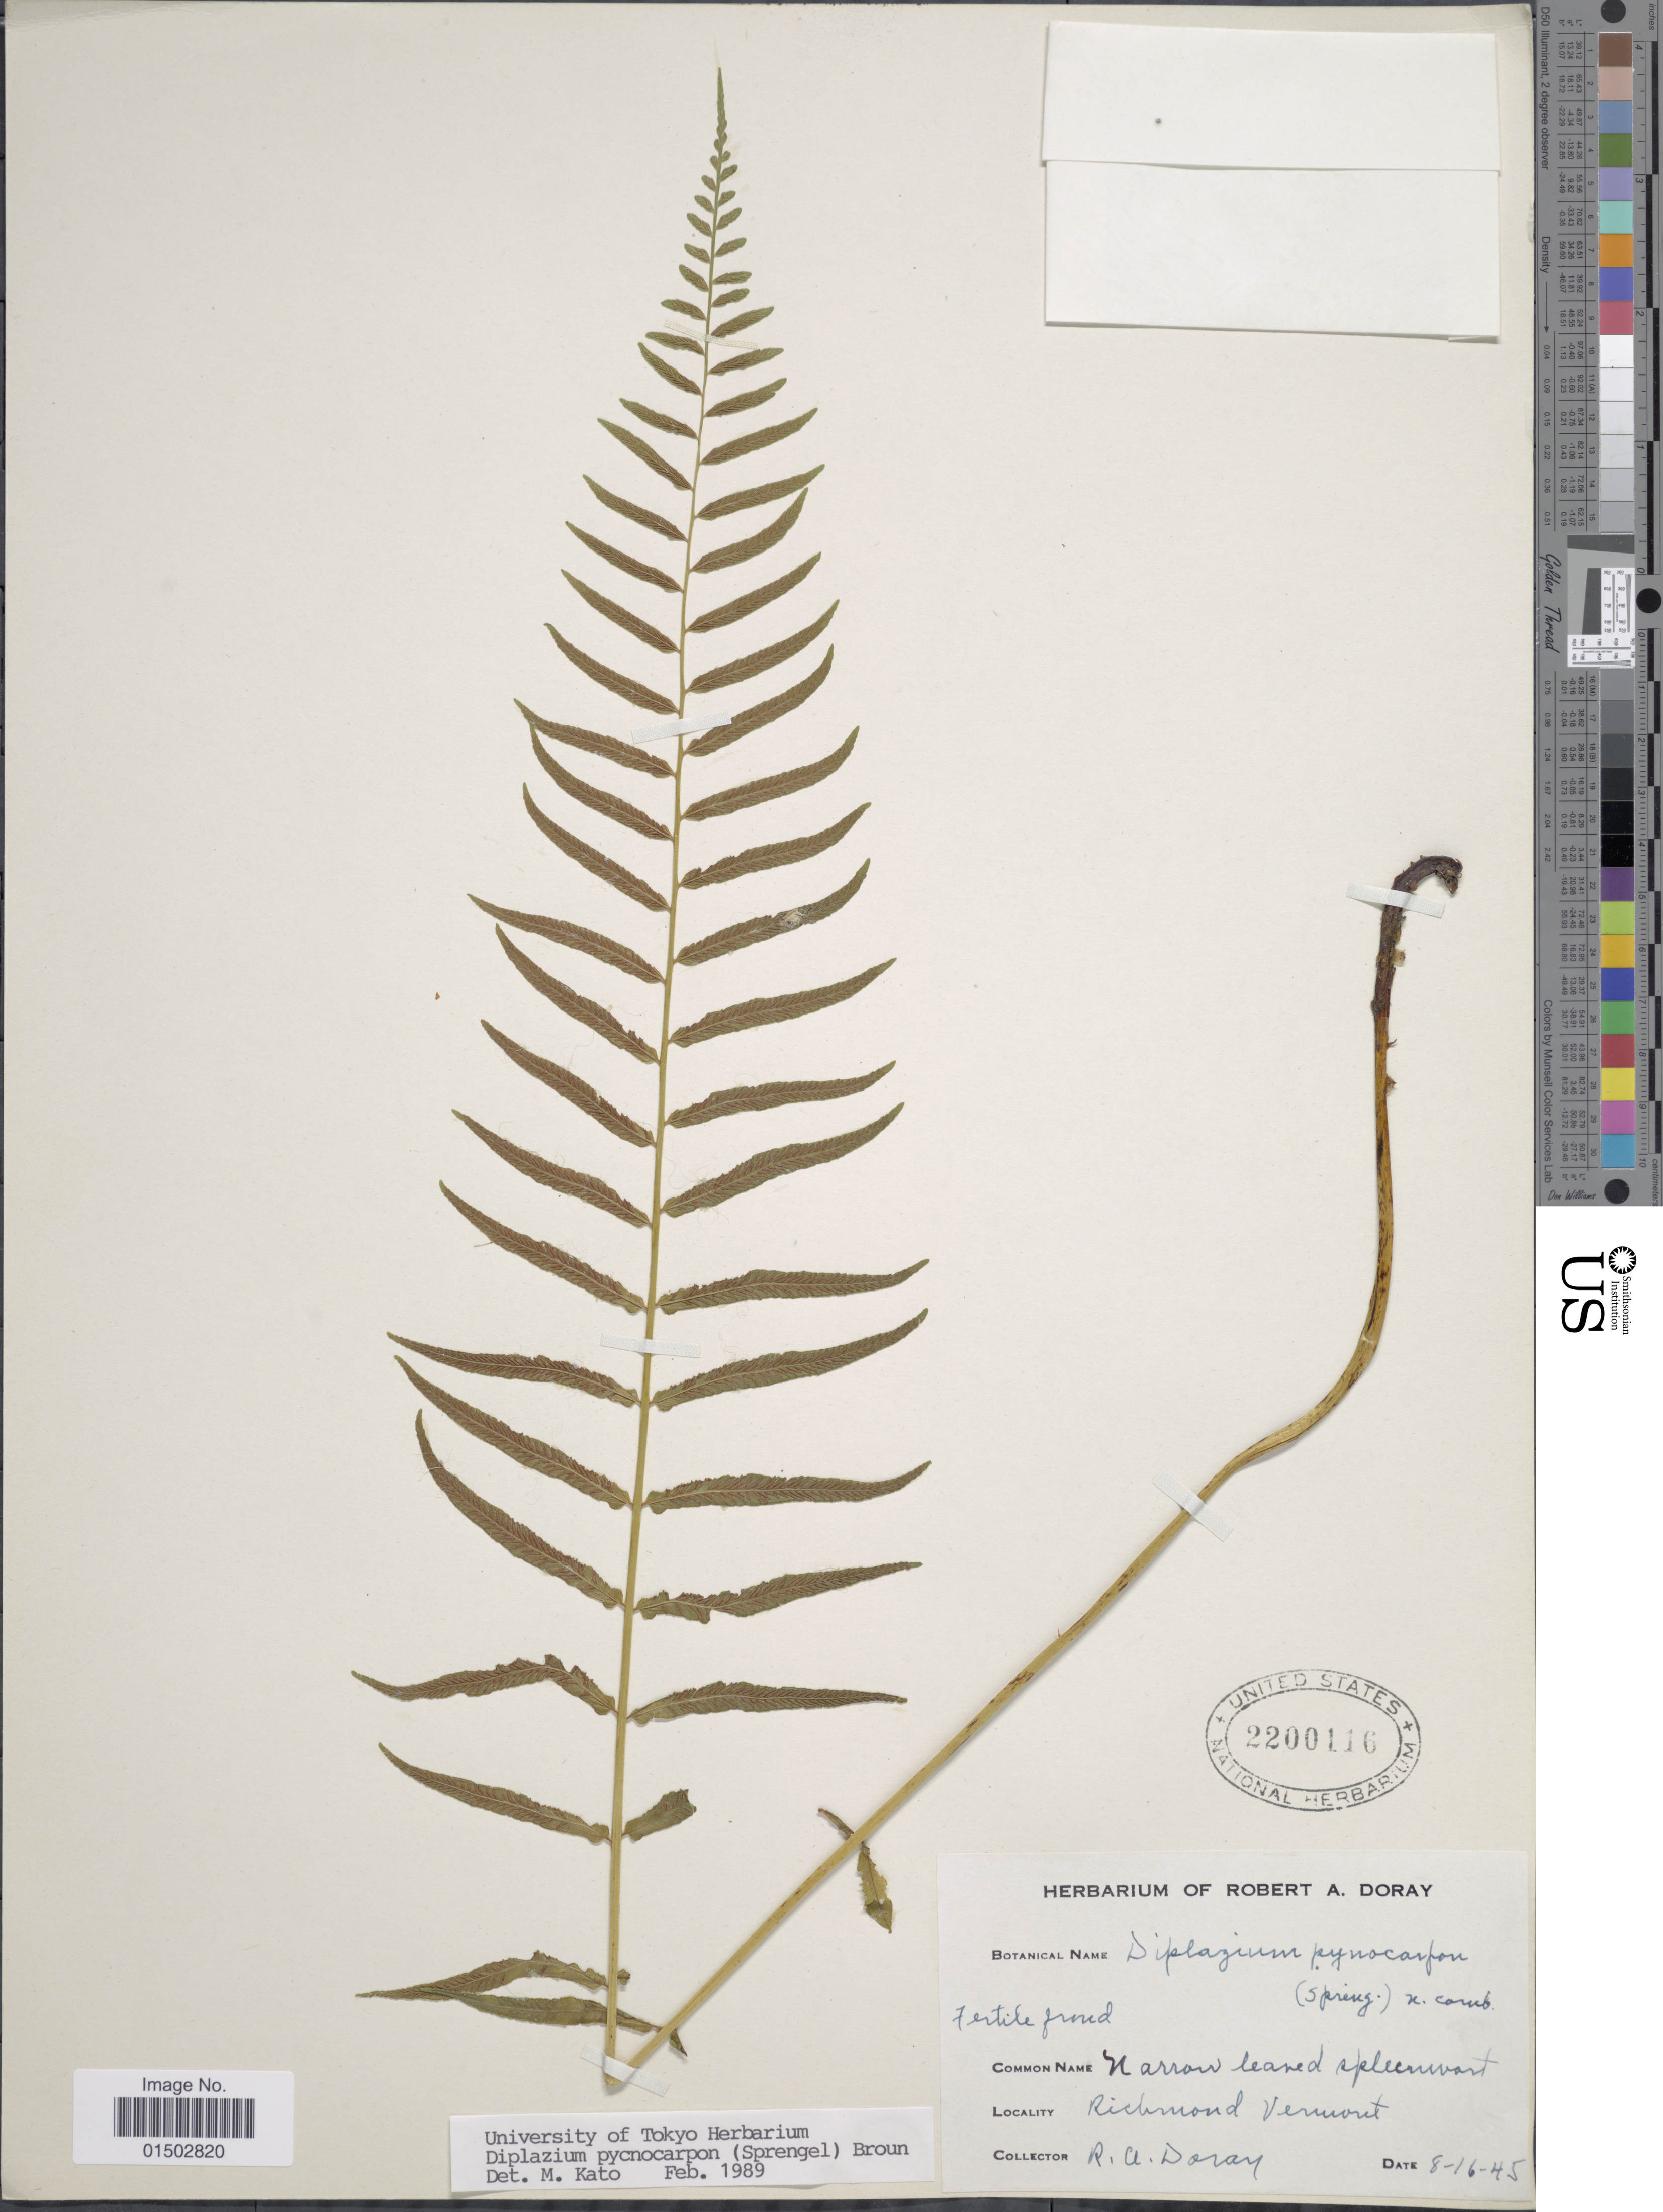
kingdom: Plantae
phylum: Tracheophyta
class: Polypodiopsida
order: Polypodiales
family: Diplaziopsidaceae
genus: Homalosorus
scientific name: Homalosorus pycnocarpos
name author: (Spreng.) Pic. Serm.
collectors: R. Doray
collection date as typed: Transcribed d/m/y: 16/8/45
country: United States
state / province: Vermont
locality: Richmond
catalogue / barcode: US 2200116